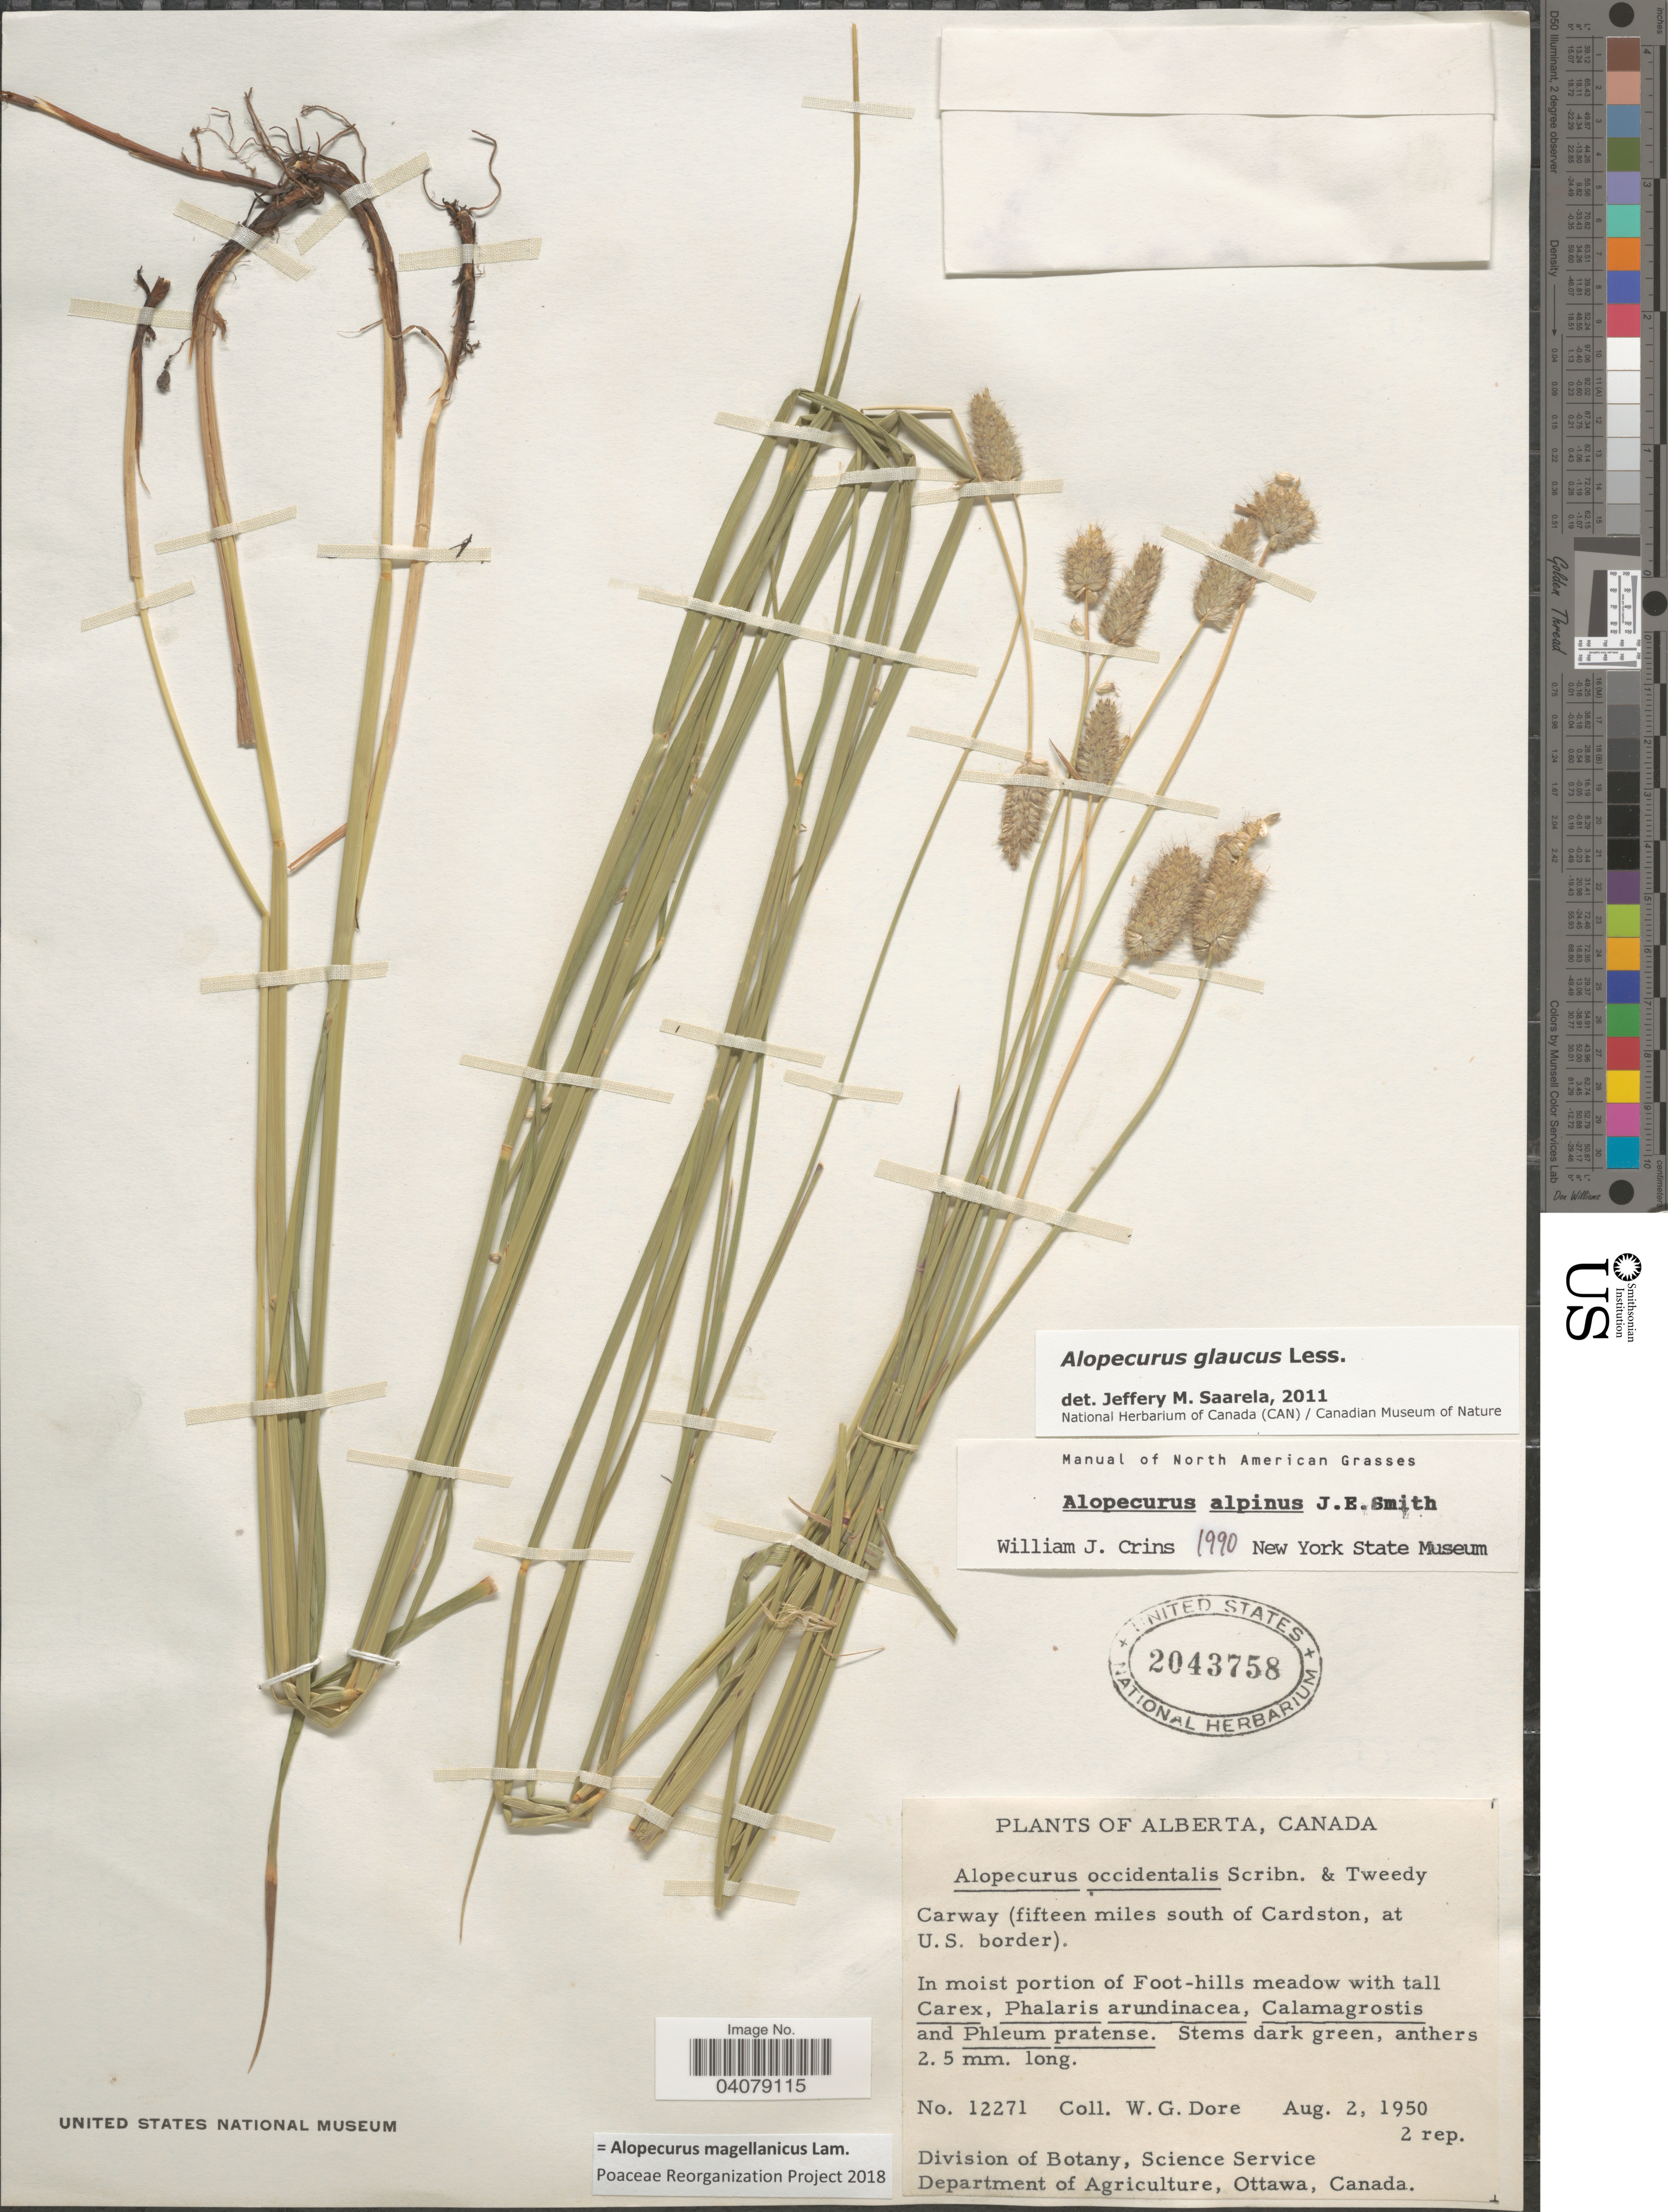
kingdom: Plantae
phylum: Tracheophyta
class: Liliopsida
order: Poales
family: Poaceae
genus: Alopecurus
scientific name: Alopecurus magellanicus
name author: Lam.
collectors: W. Dore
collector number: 12271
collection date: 1950-08-02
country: Canada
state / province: Alberta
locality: Carway (fifteen miles south of Cardston at U.S. border). In moist portion of Foot-hills meadow.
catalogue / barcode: US 2043758